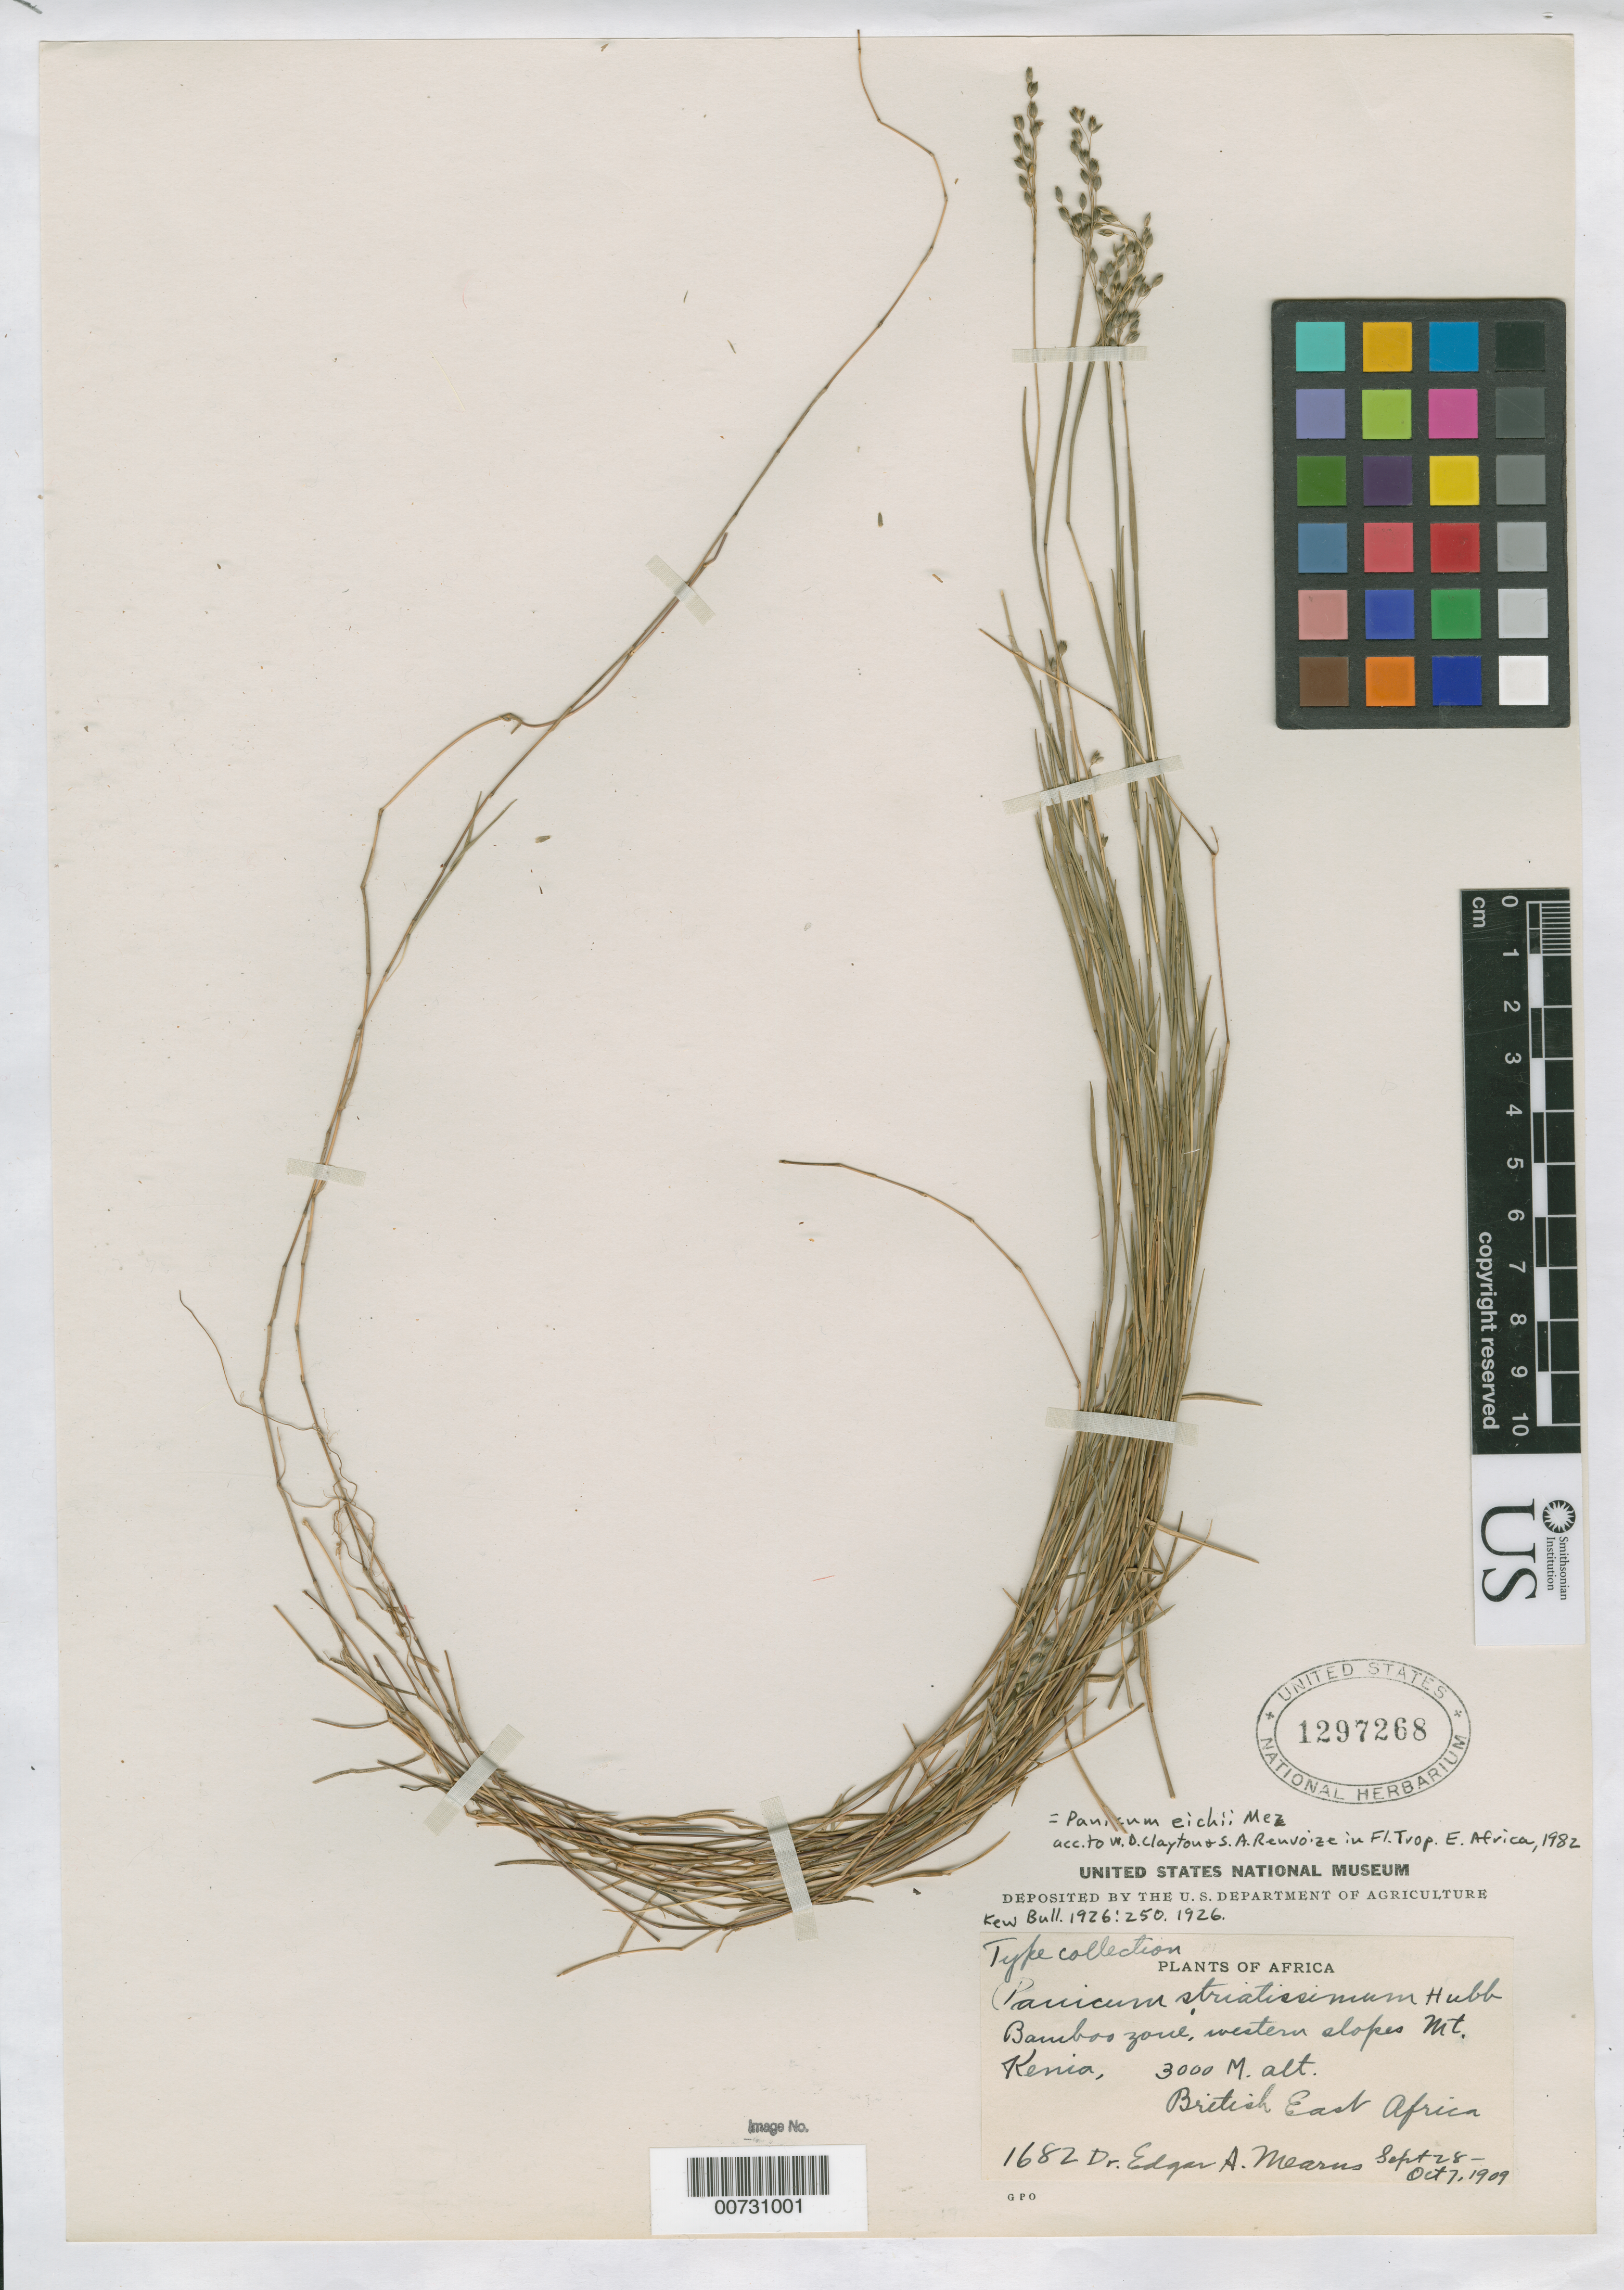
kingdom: Plantae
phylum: Tracheophyta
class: Liliopsida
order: Poales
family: Poaceae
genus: Panicum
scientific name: Panicum striatissimum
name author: C.E. Hubb.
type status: Isotype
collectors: E. A. Mearns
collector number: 1682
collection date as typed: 28 Sep 1909 to 07 Oct 1909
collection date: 1909-09-28/1909-10-07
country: Kenya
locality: "British East Africa", western slopes Mt. Kenia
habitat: Bamboo zone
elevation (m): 3000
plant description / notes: Synonymy acc. to W.D. Clayton & S.A. Renvoize, 1982 in Fl. Trop. E. Africa.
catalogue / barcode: US 1297268